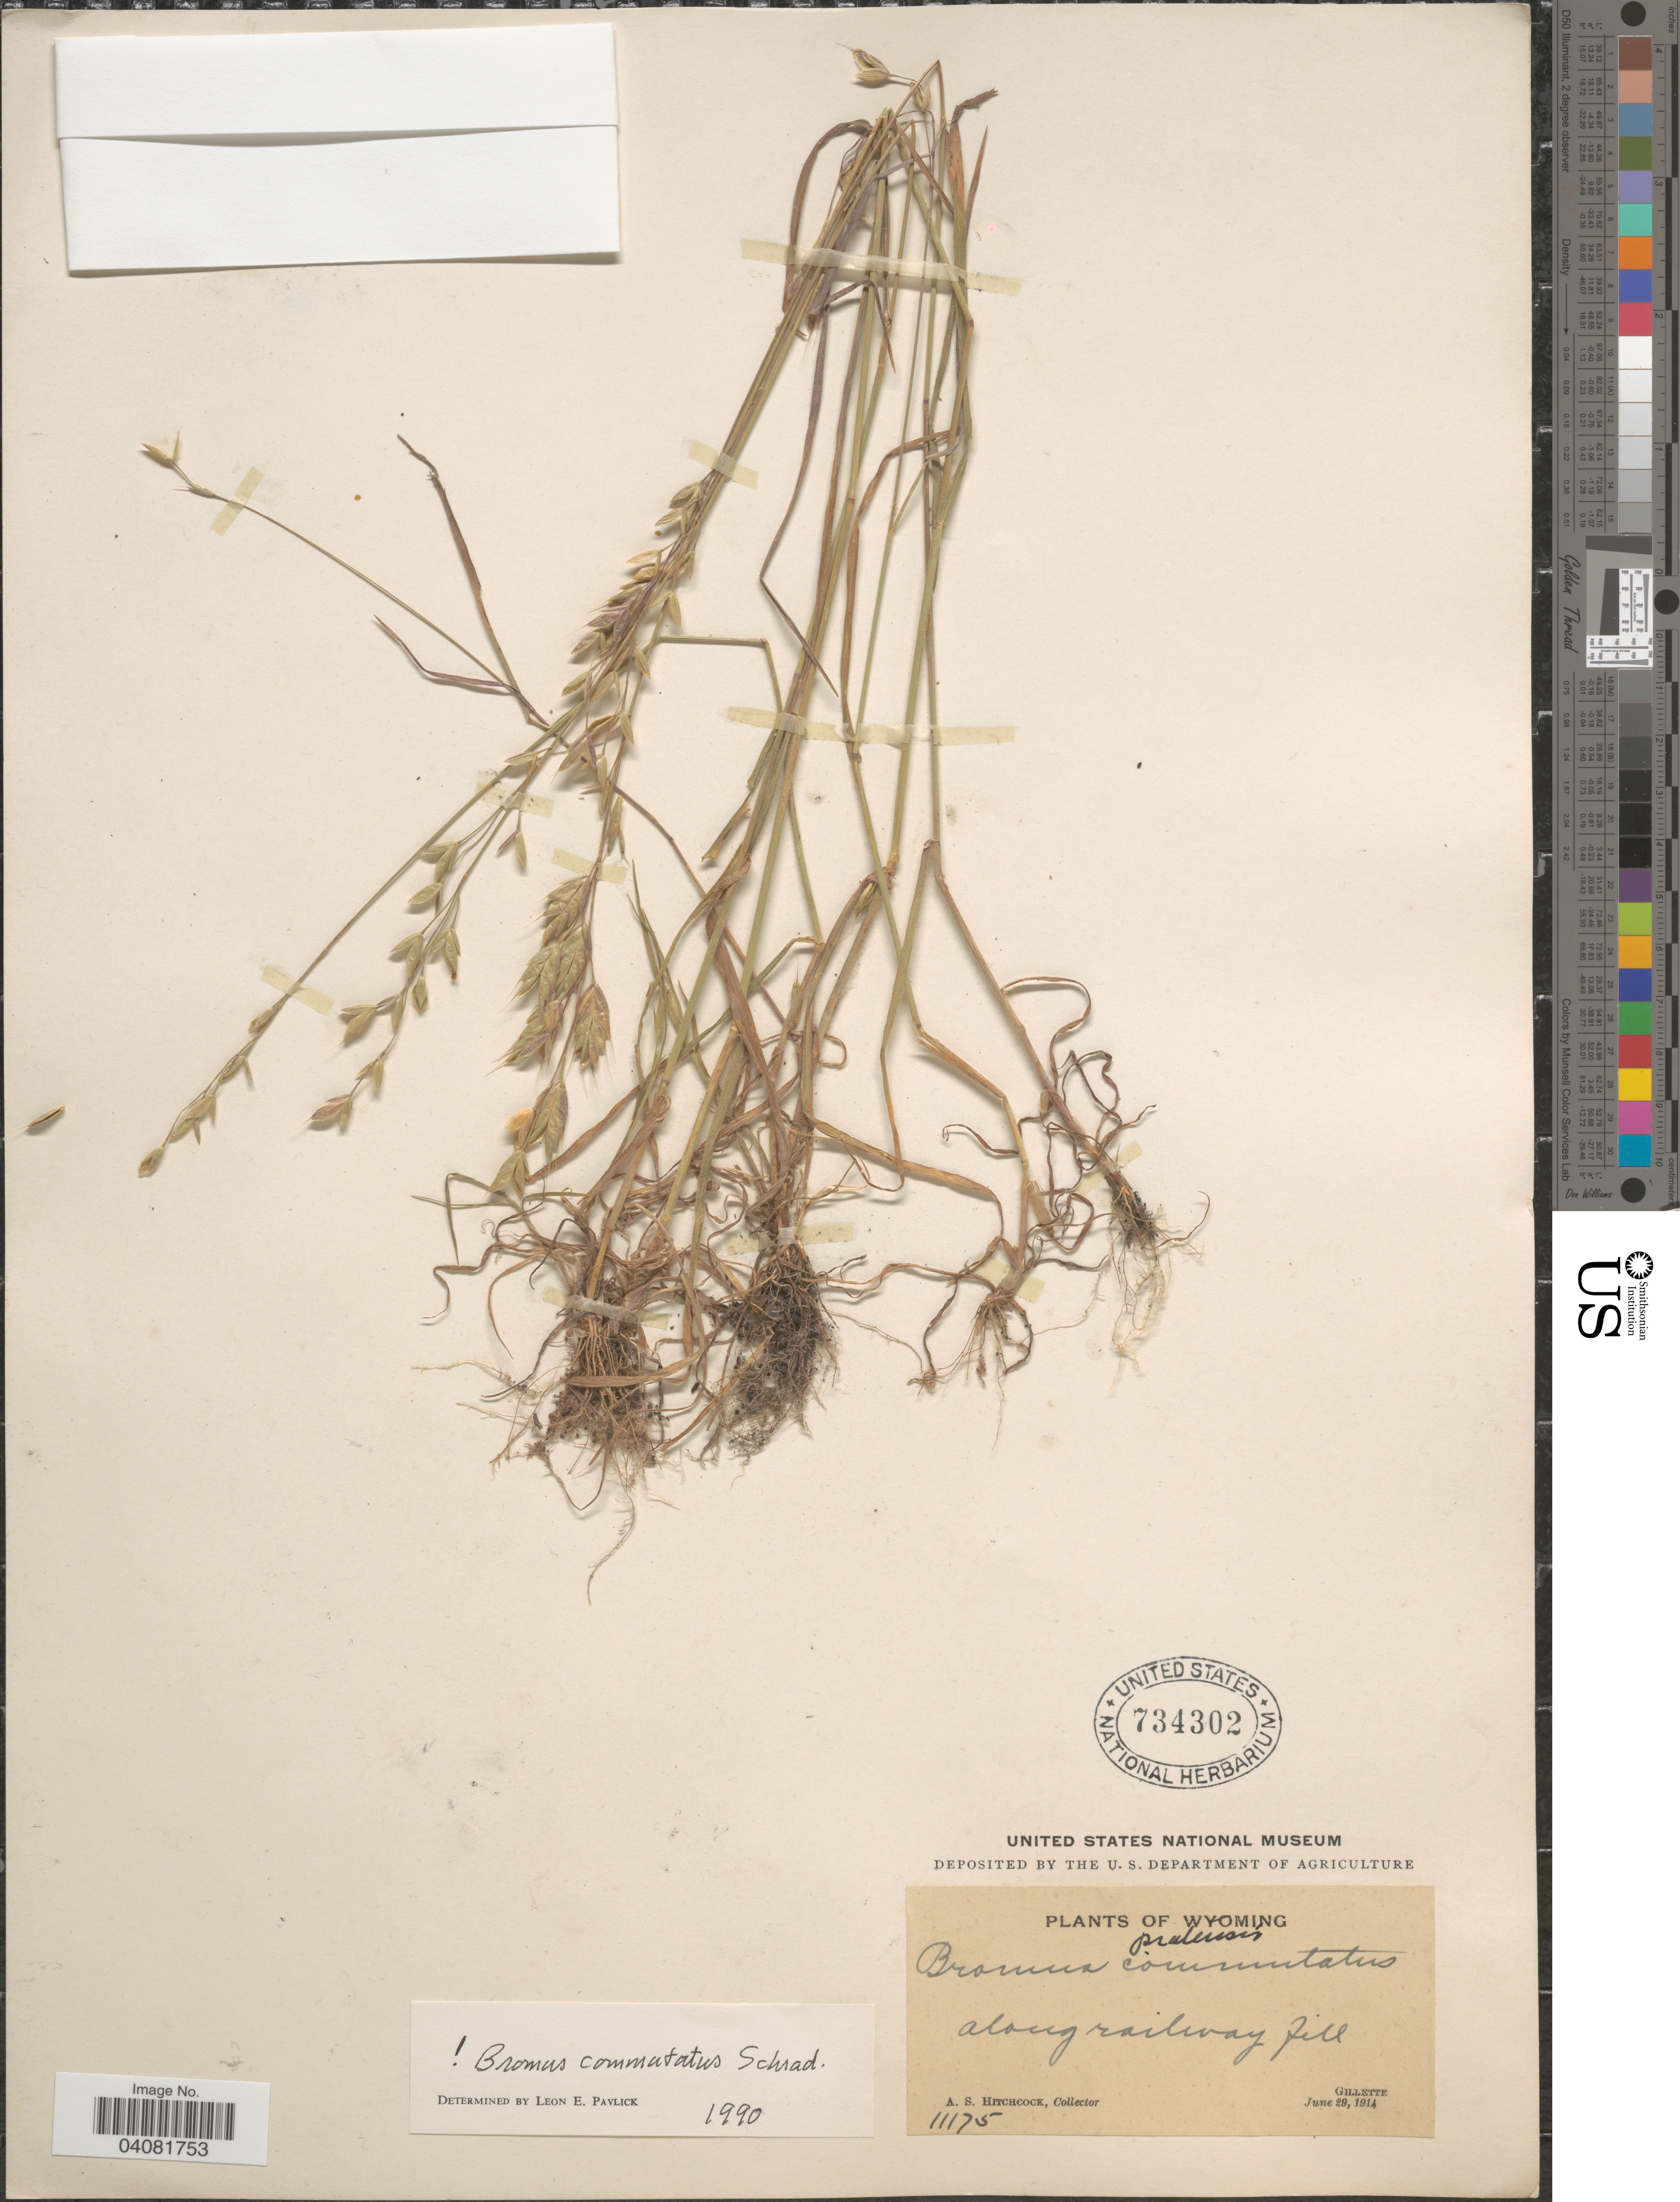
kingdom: Plantae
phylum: Tracheophyta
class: Liliopsida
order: Poales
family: Poaceae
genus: Bromus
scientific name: Bromus commutatus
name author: Schrad.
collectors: A. S. Hitchcock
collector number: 11175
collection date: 1914-06-29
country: United States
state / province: Wyoming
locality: Along railway fill. Gillette.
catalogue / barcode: US 734302